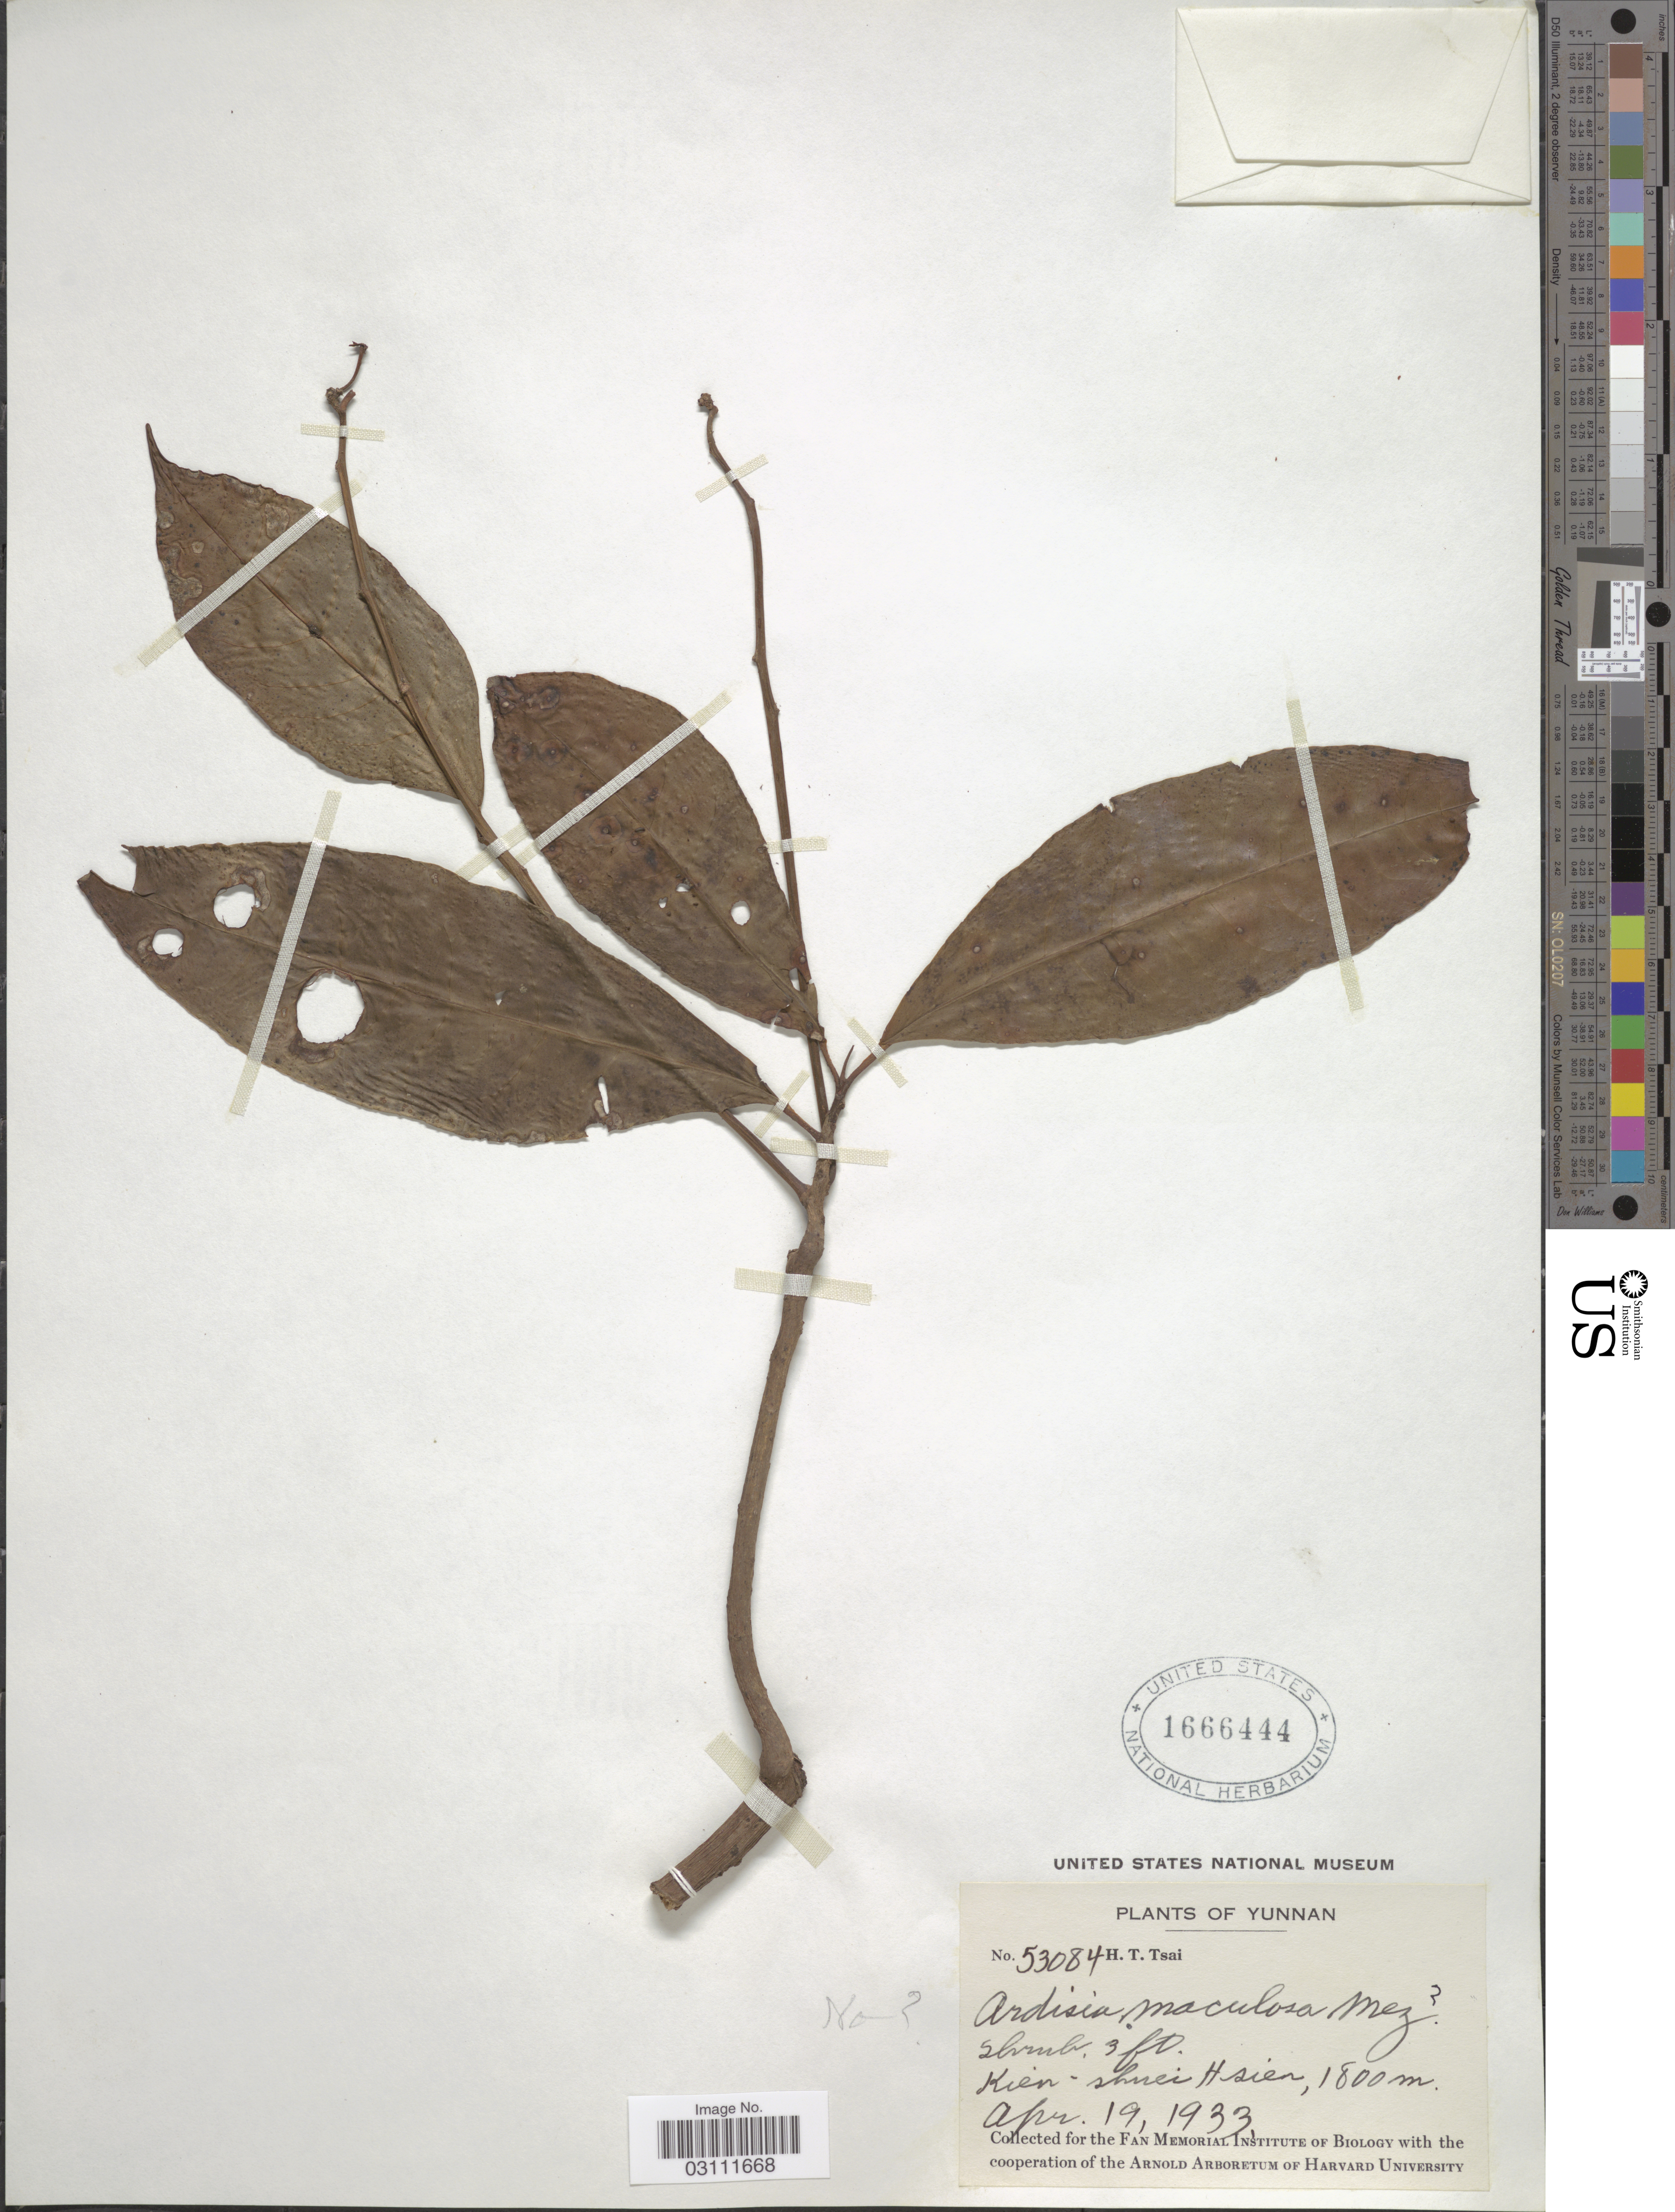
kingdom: Plantae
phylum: Tracheophyta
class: Magnoliopsida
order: Ericales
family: Primulaceae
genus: Ardisia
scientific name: Ardisia maculosa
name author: Mez in Engl.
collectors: H. Tsai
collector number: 53084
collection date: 1933-04-19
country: China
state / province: Yunnan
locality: Kien-shnei Hsien.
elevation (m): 1800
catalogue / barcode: US 16666444